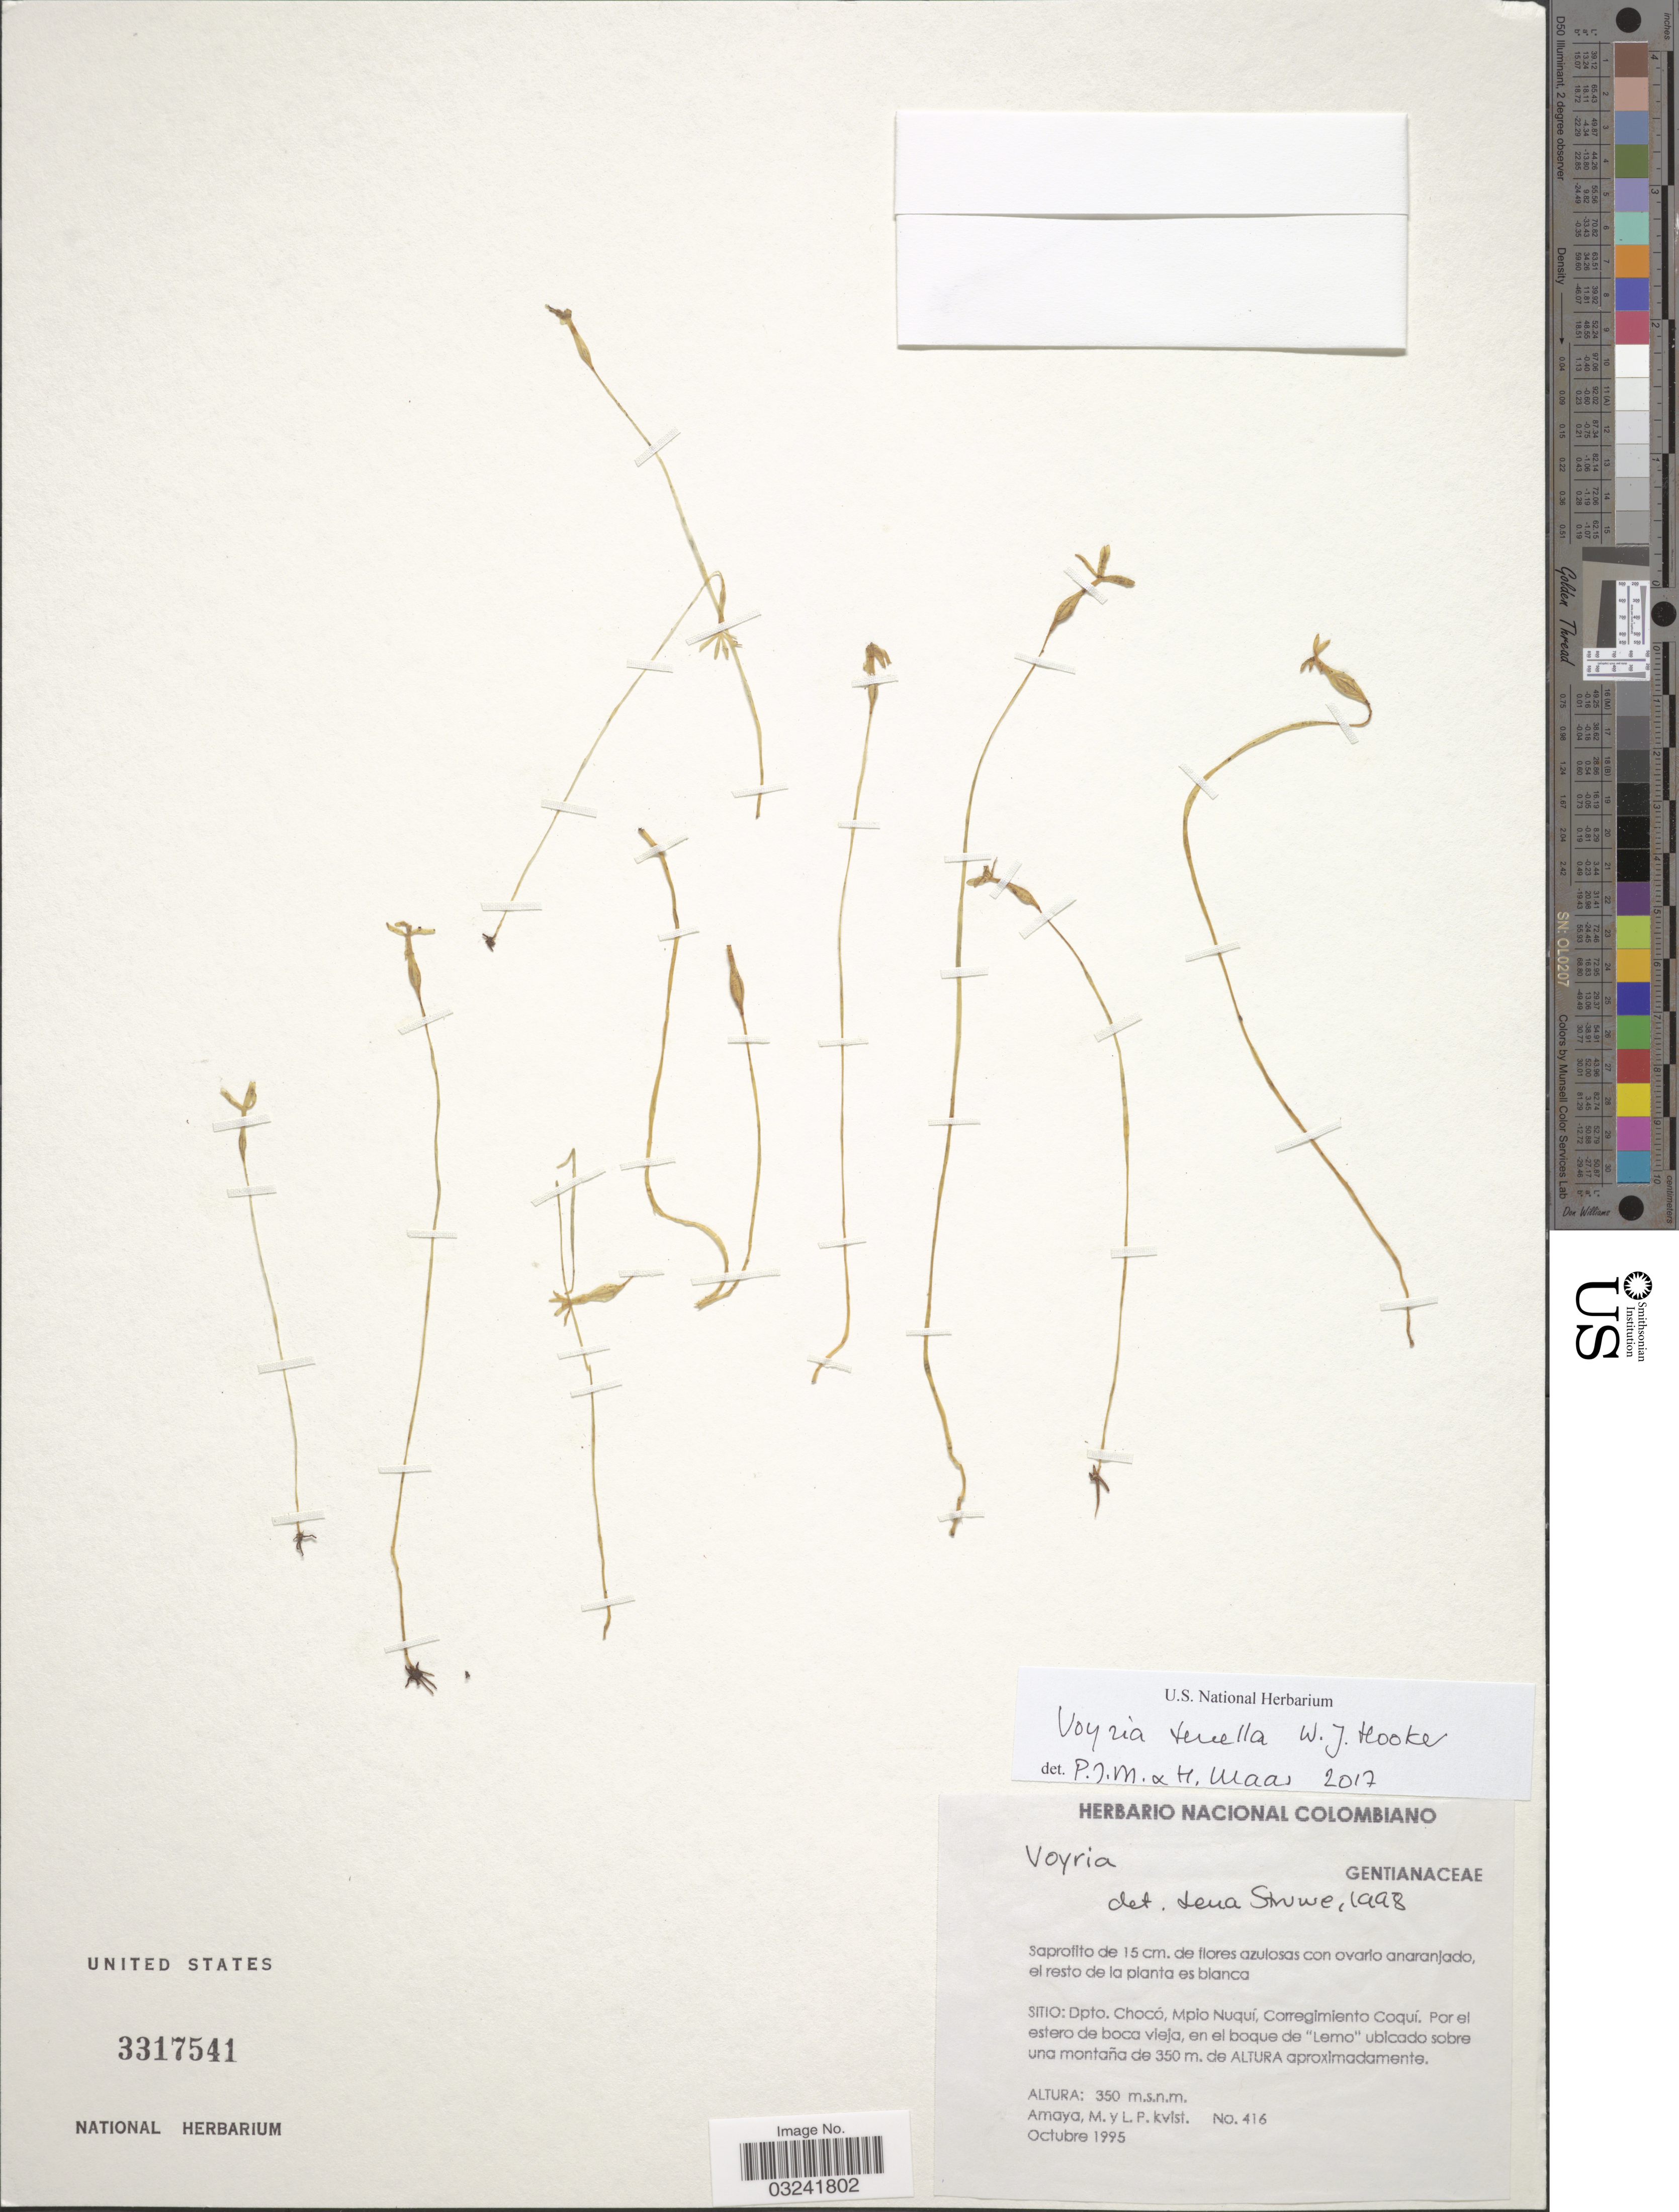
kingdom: Plantae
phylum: Tracheophyta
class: Magnoliopsida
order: Gentianales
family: Gentianaceae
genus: Voyria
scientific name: Voyria tenella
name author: Guilding ex Hook.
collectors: M. Amaya & L. P. Kvist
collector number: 416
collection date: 1995-10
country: Colombia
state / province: Chocó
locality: Sitio : Dpto. Chocó, Mpio Nuquí, Corregimiento Coquí. Por el estero de boca vieja, en el bosque de "Lemo" ubicado sobre una montaña.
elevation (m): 350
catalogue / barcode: US 3317541